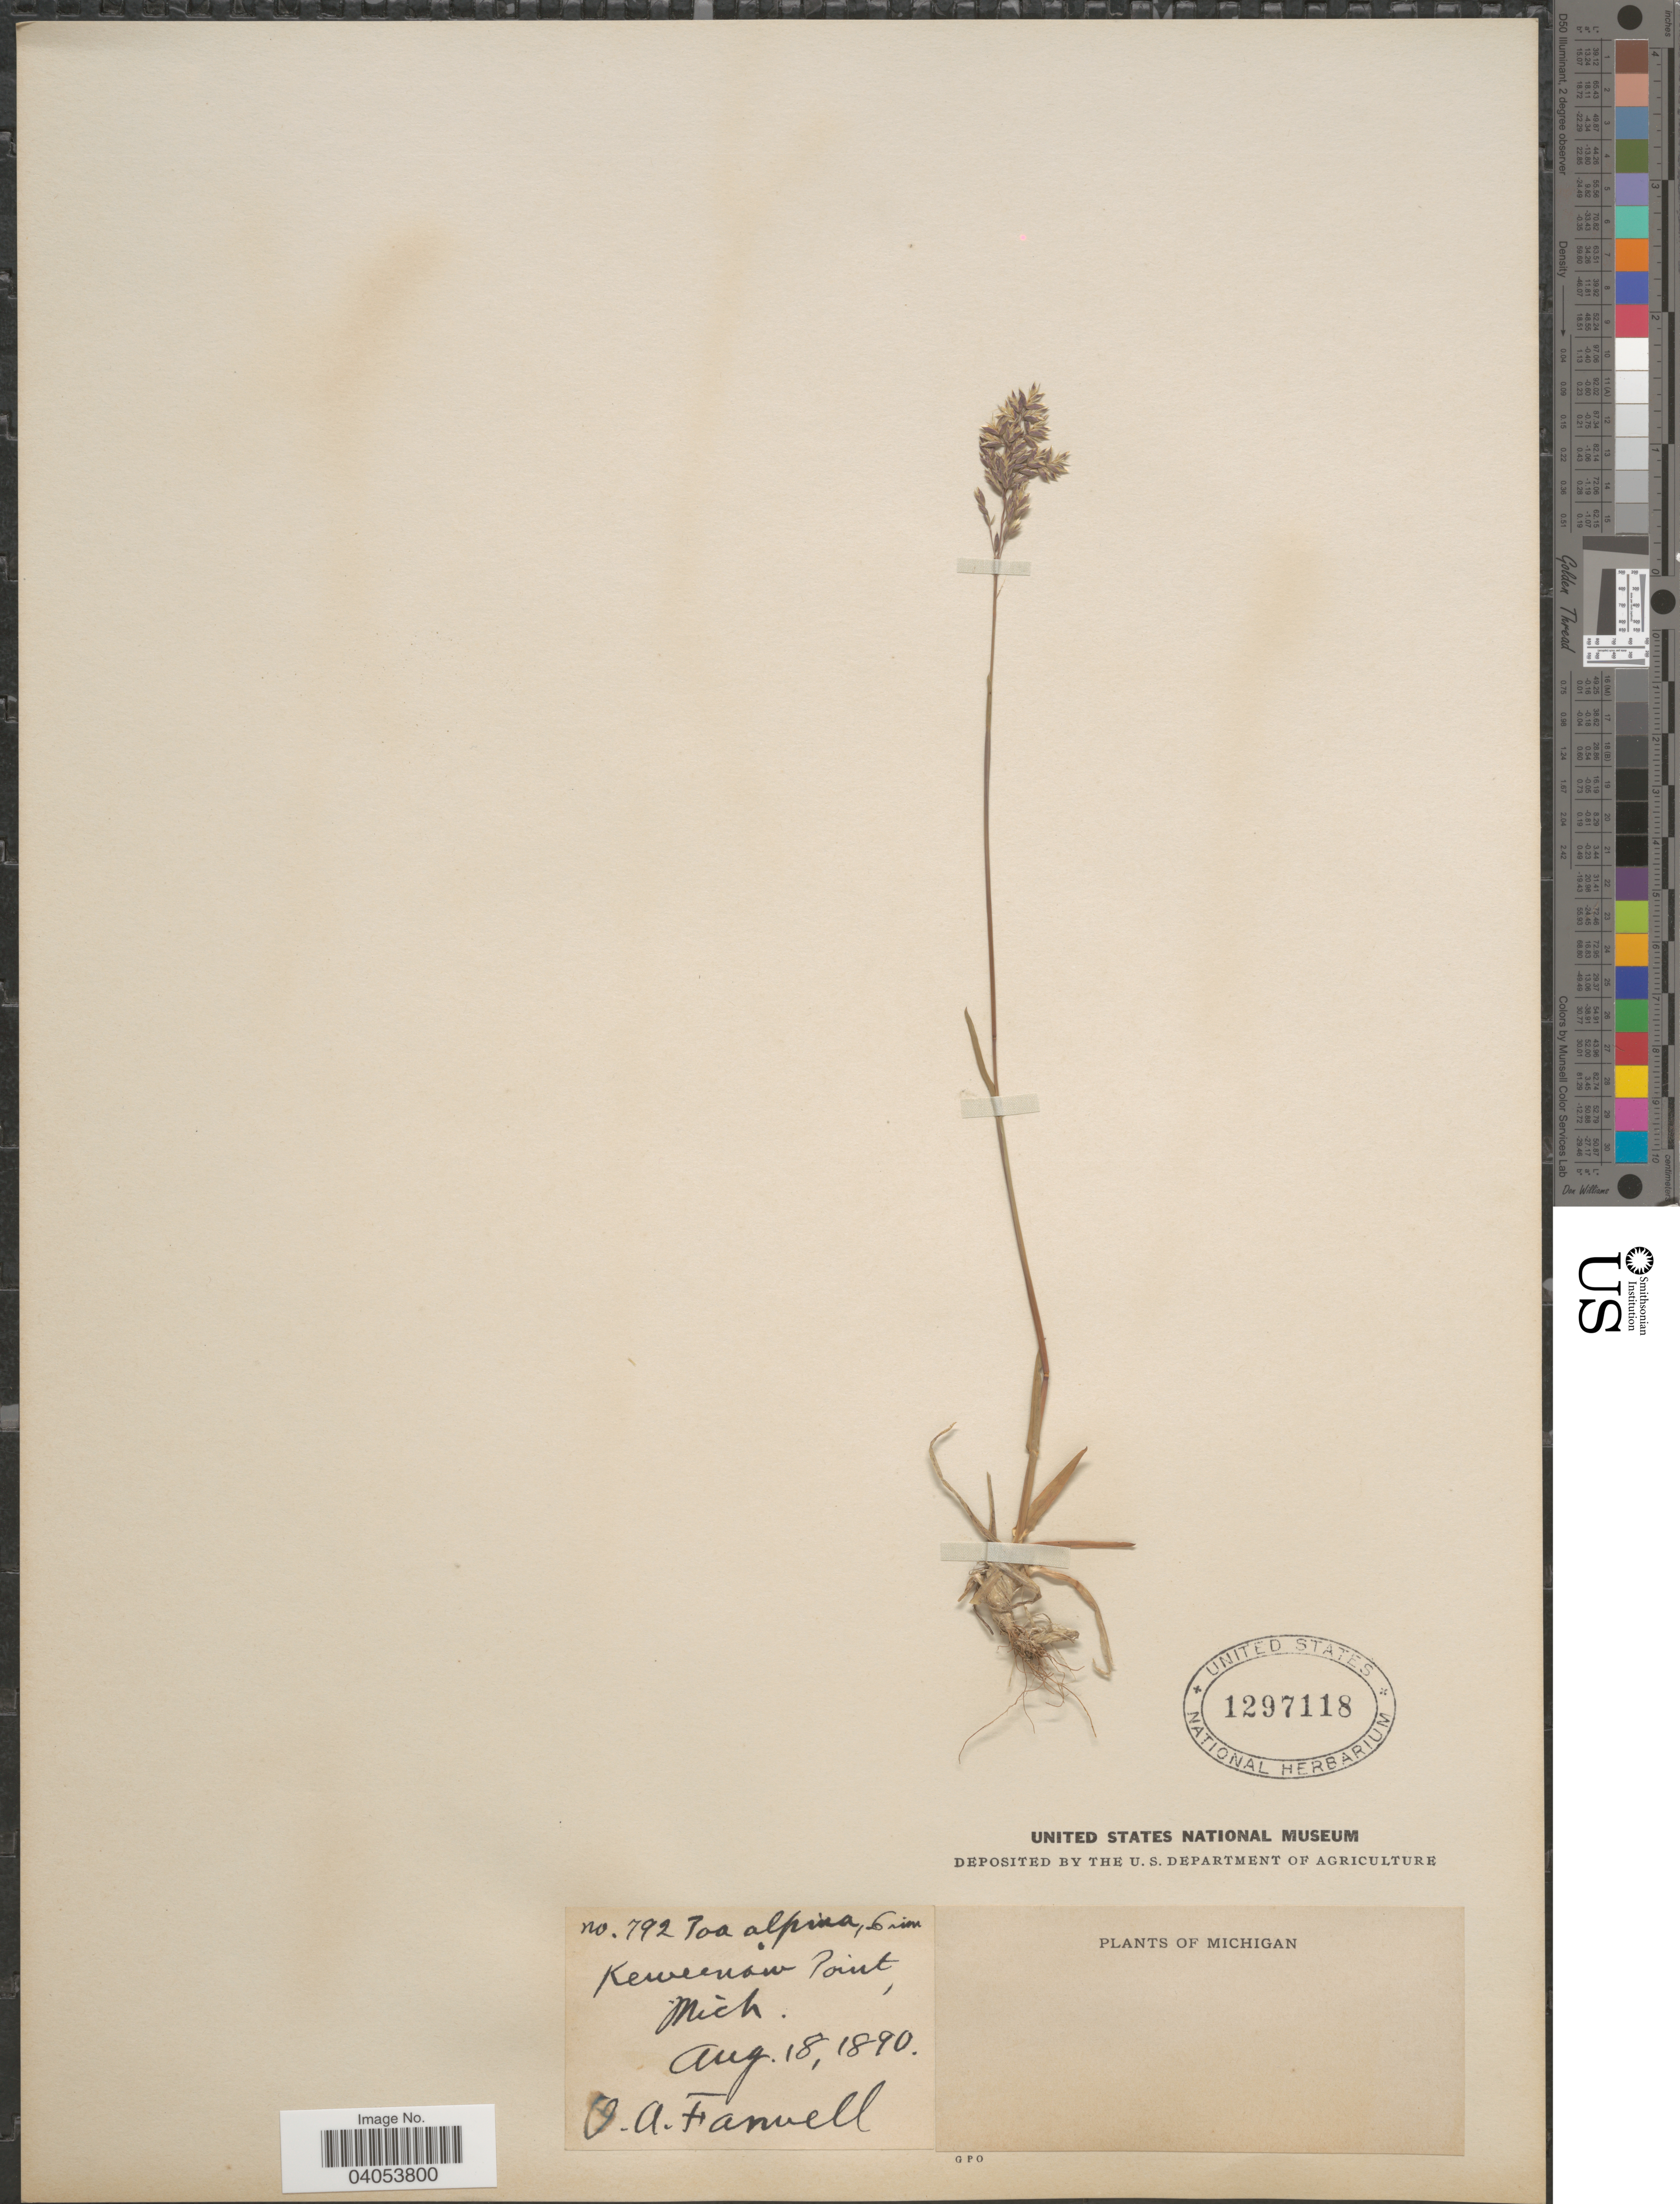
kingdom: Plantae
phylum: Tracheophyta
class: Liliopsida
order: Poales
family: Poaceae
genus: Poa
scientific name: Poa alpina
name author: L.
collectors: O. Farwell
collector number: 792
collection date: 1890-08-18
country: United States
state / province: Michigan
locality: Keweenaw Point.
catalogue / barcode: US 1297118